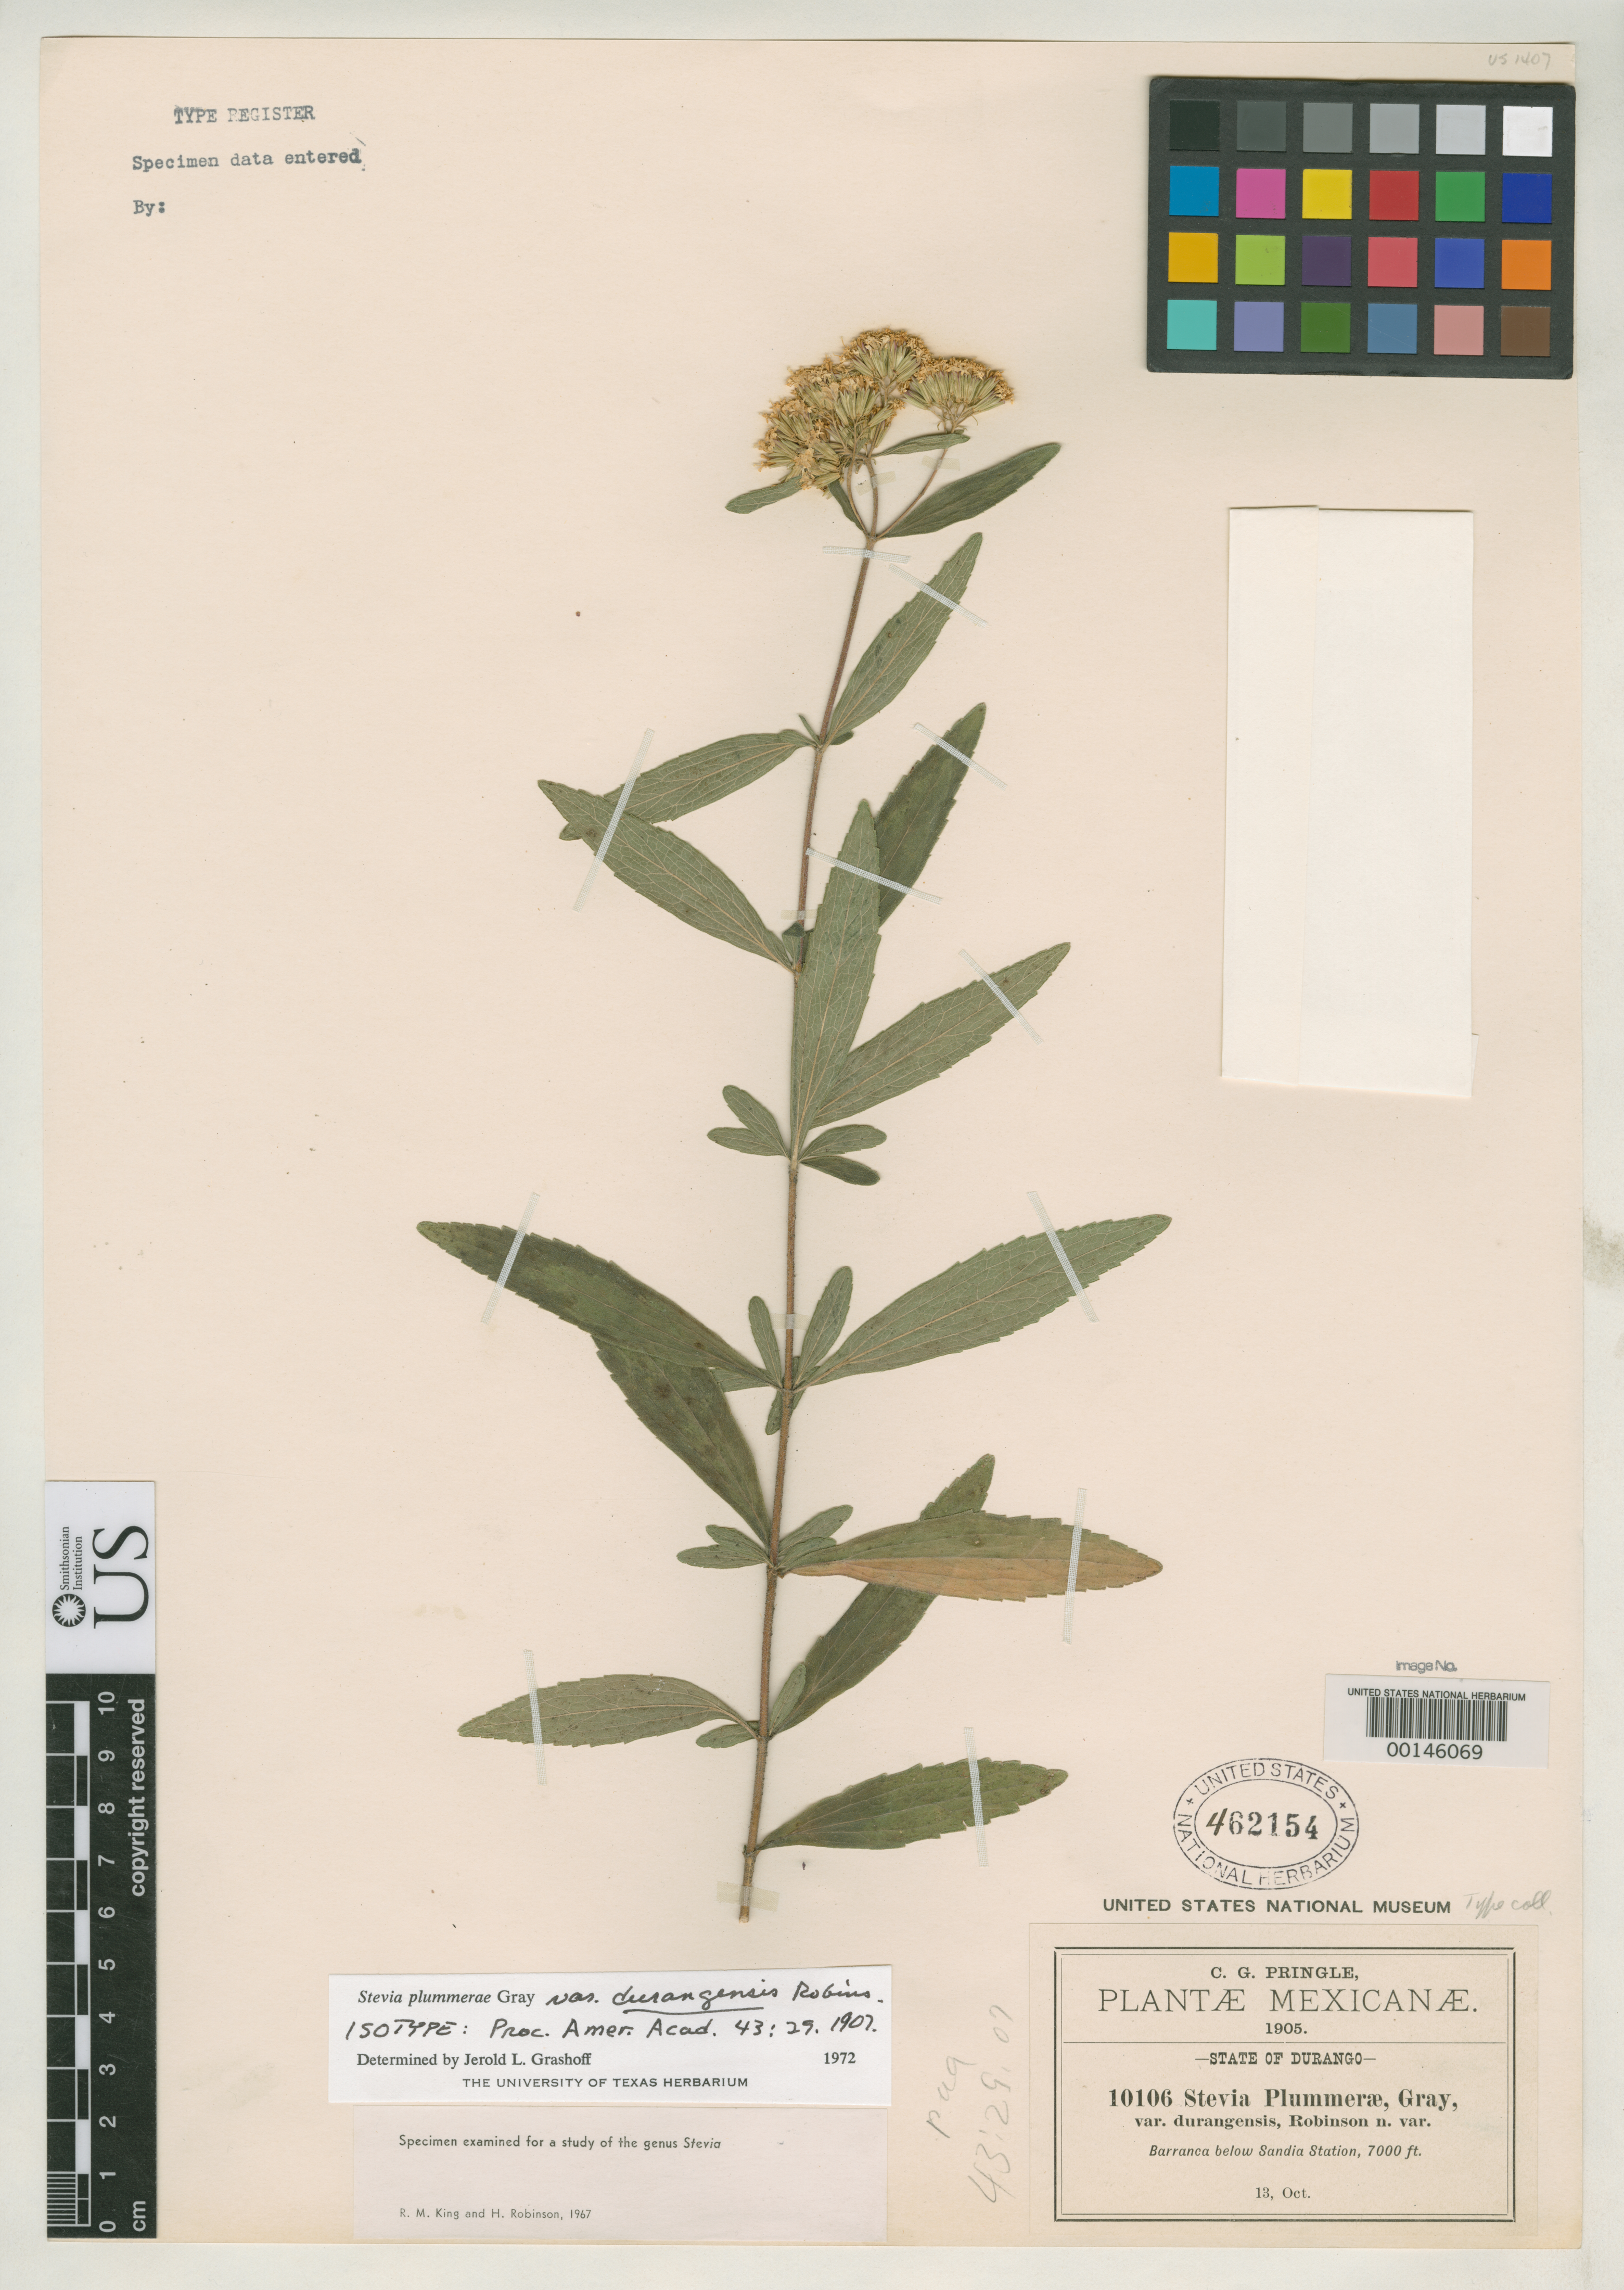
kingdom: Plantae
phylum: Tracheophyta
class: Magnoliopsida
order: Asterales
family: Asteraceae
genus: Stevia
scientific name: Stevia plummerae var. durangensis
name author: B.L. Rob.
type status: Isotype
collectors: C. G. Pringle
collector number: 10106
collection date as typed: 13 Oct 1905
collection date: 1905-10-13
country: Mexico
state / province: Durango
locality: Barranca below Sandia Station, alt. 7000 ft.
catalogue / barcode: US 462154